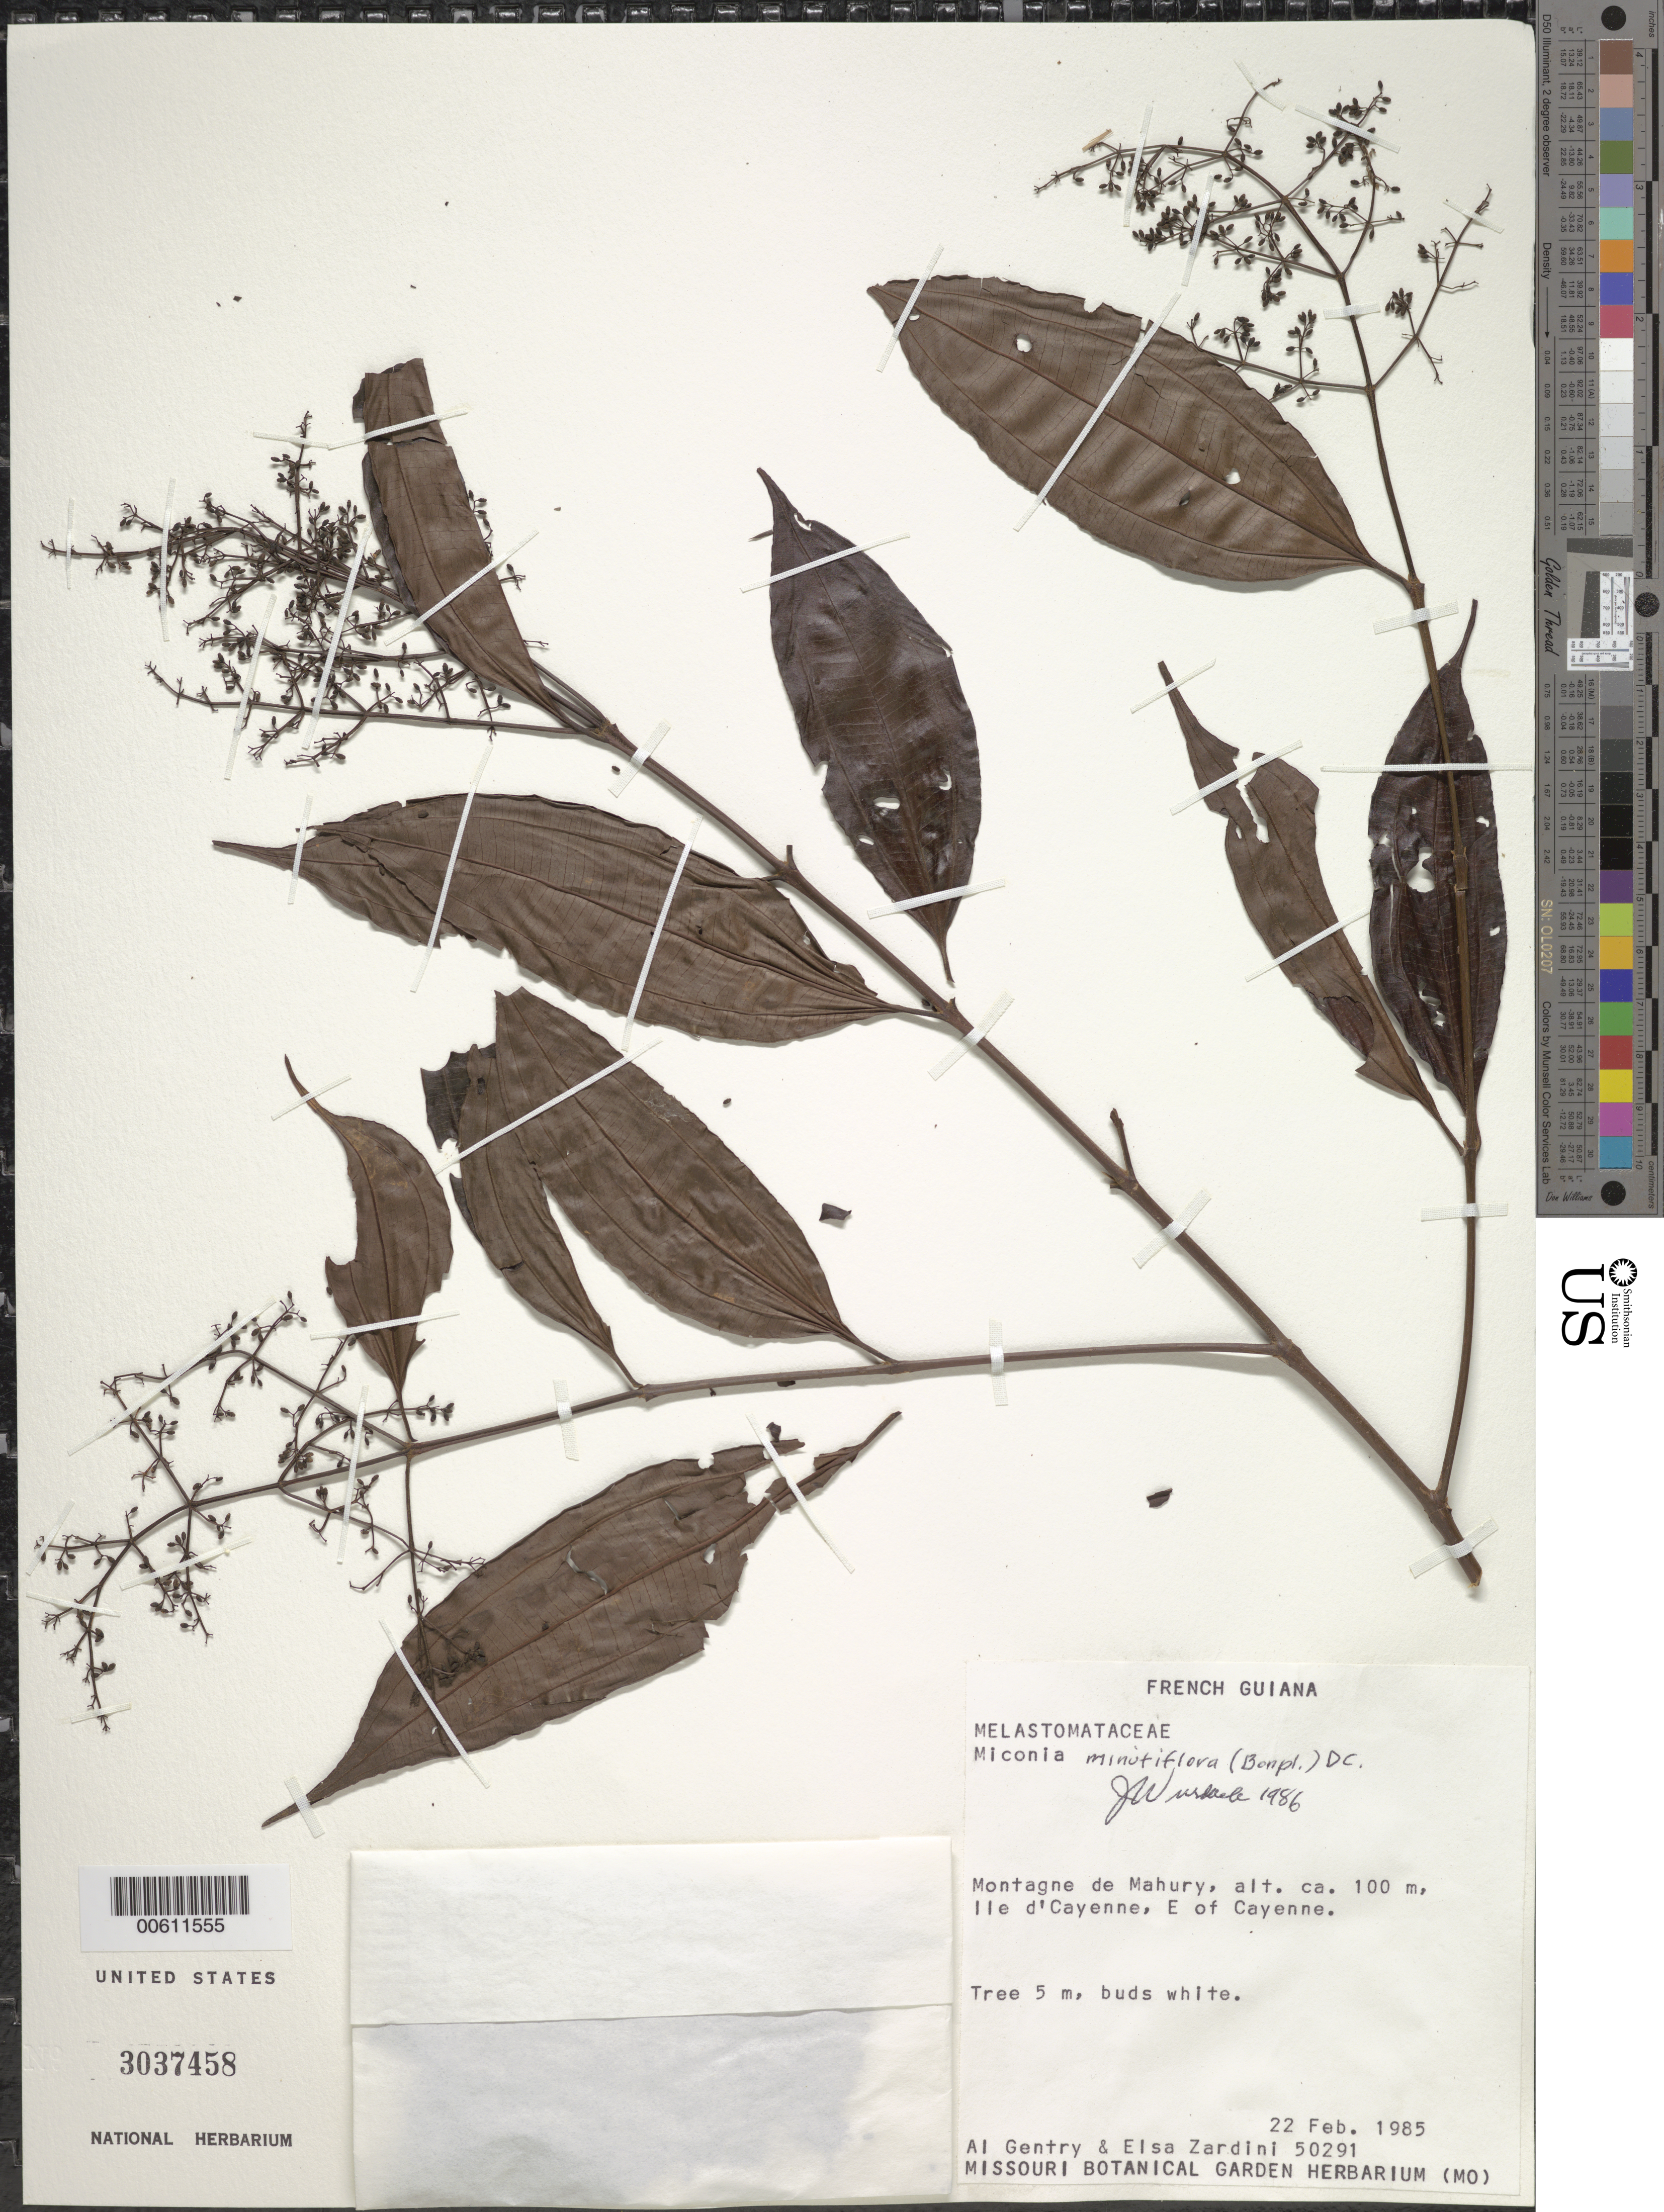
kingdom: Plantae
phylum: Tracheophyta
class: Magnoliopsida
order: Myrtales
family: Melastomataceae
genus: Miconia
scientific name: Miconia minutiflora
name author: (Bonpl.) DC.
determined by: Wurdack, John J., (US), US (UNITED STATES)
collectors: A. H. Gentry & E. M. Zardini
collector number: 50291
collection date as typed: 22-Feb-85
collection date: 1985-02-22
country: French Guiana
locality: Montagne de Mahury, Ile de Cayenne, East of Cayenne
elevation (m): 100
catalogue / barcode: US 3037458